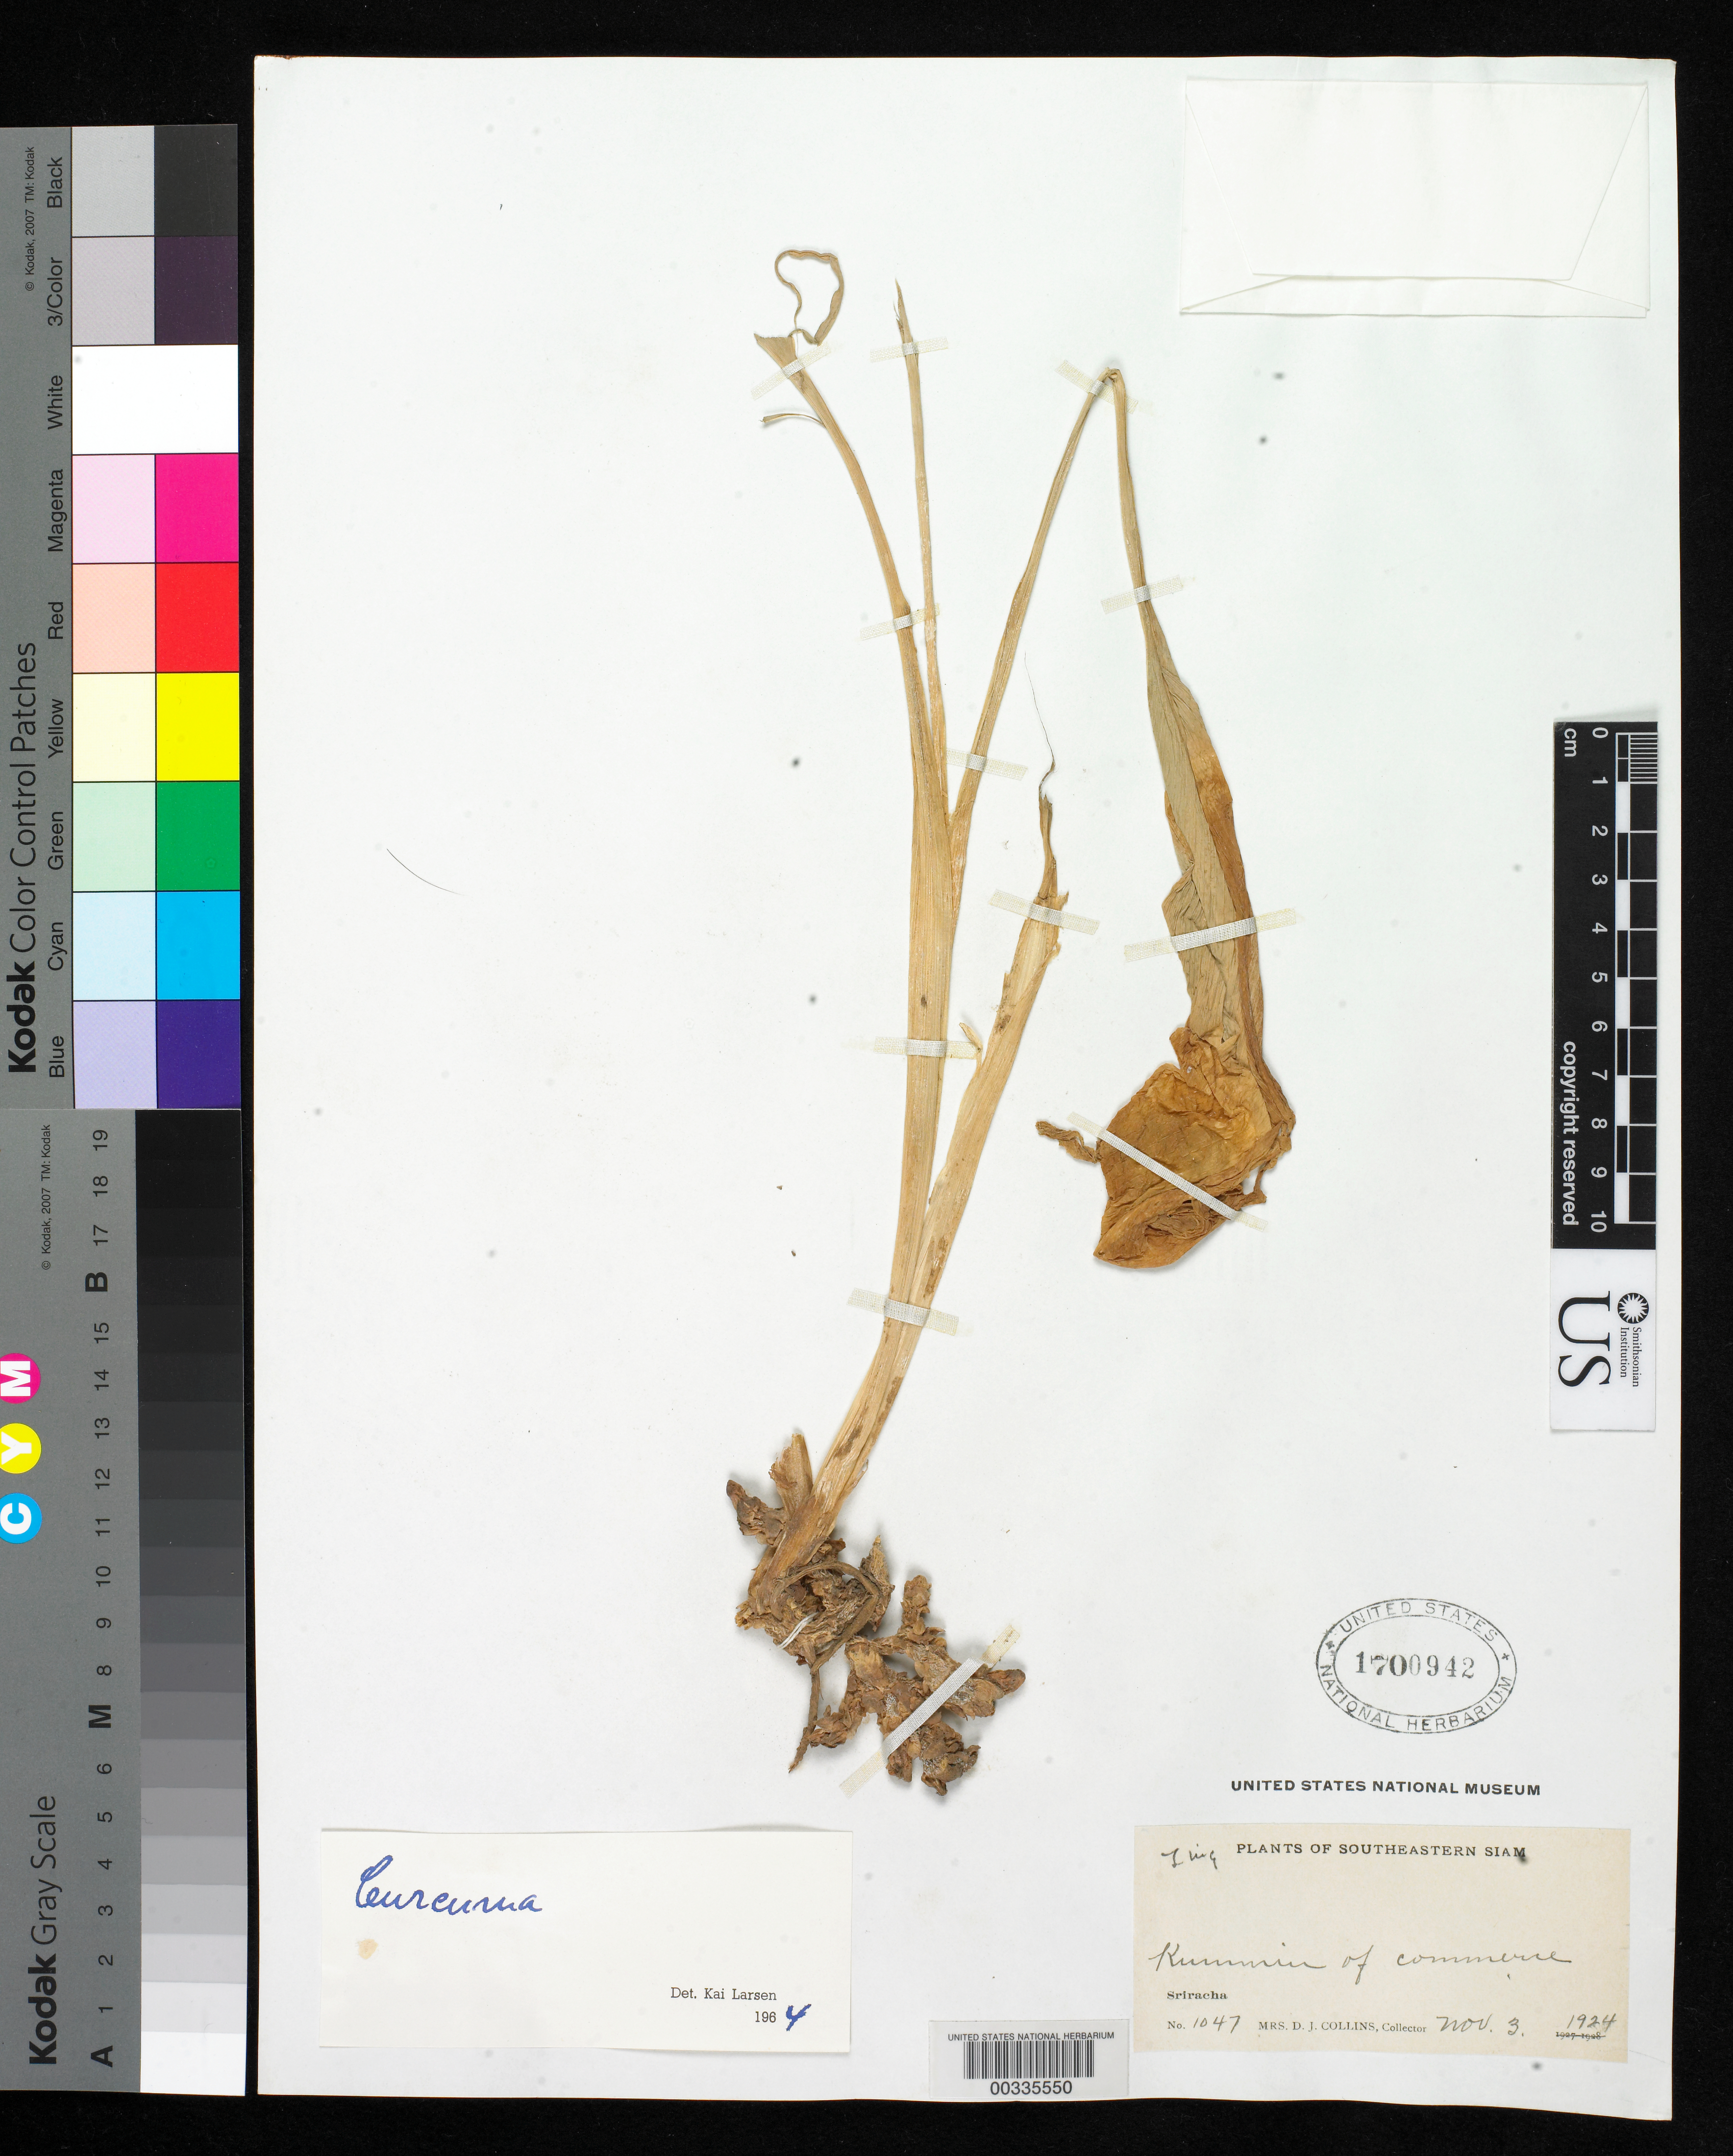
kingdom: Plantae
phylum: Tracheophyta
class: Liliopsida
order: Zingiberales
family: Zingiberaceae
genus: Curcuma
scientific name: Curcuma sp.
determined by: Larsen, K.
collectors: Mrs. D. J. Collins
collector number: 1047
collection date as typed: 03 Nov 1924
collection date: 1924-11-03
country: Thailand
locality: Plants of southeastern siam, sriracha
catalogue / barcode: US 1700942